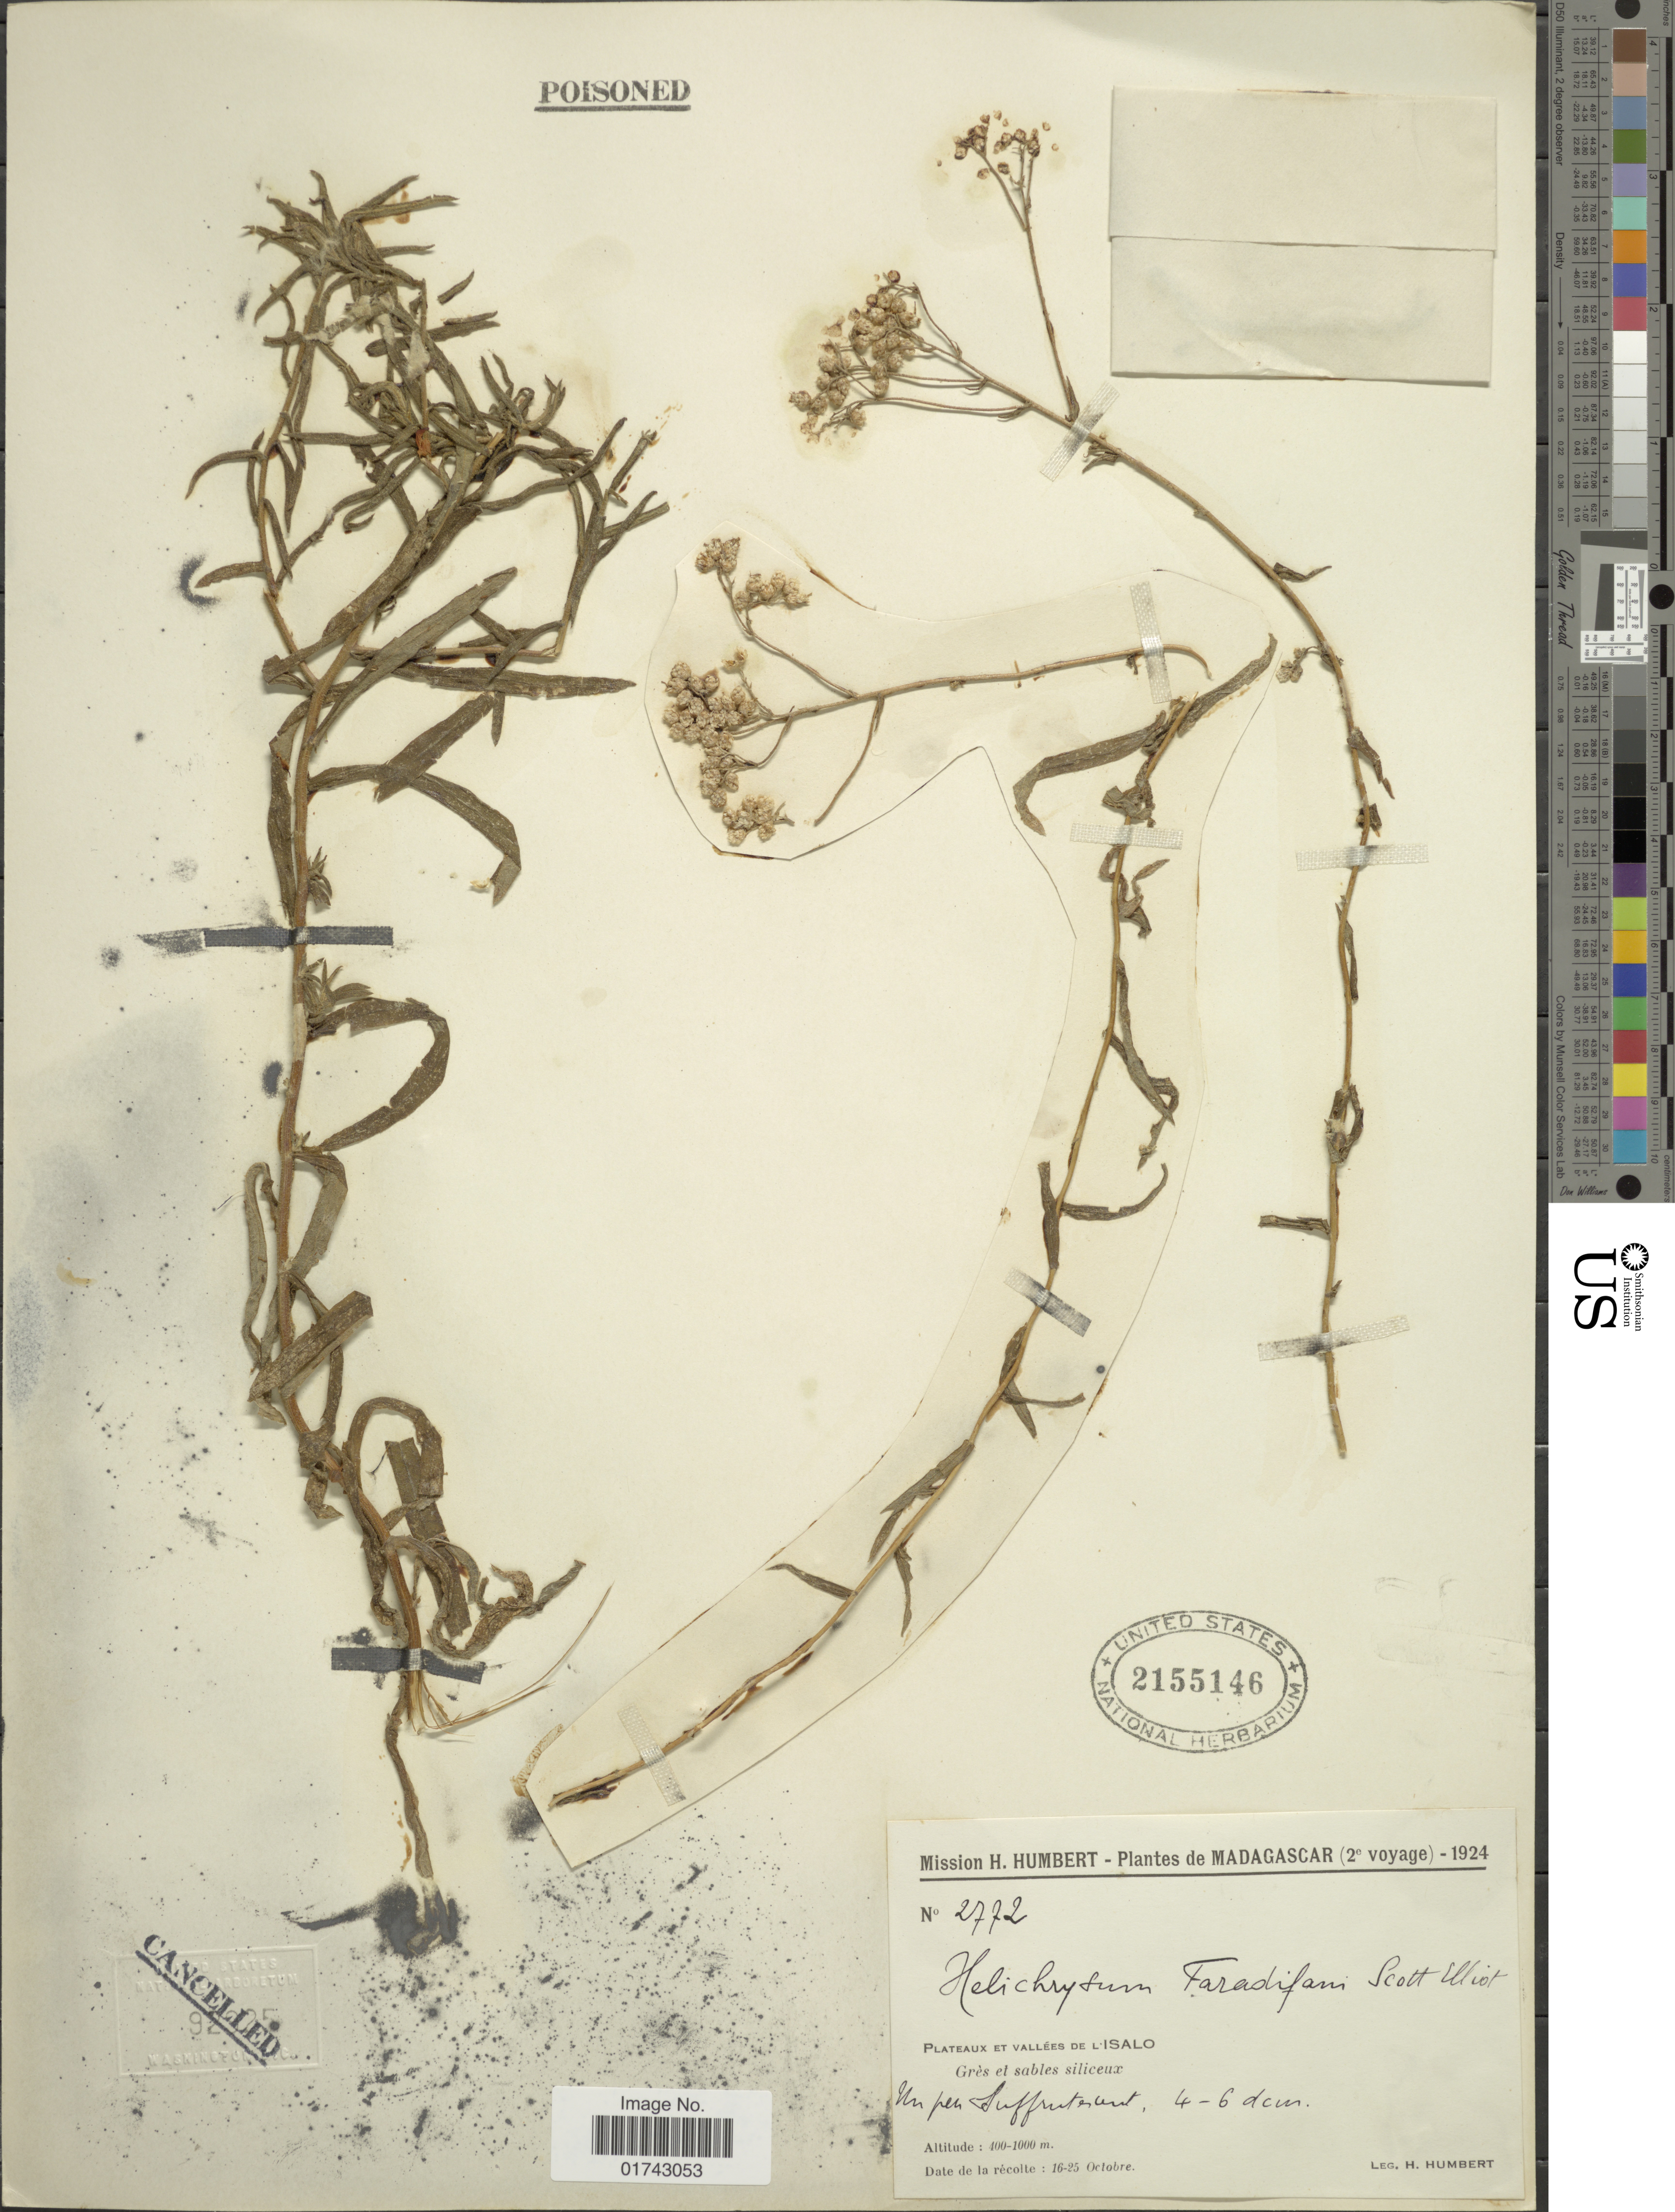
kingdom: Plantae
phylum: Tracheophyta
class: Magnoliopsida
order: Asterales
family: Asteraceae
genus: Helichrysum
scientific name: Helichrysum faradifani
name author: Scott Elliot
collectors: H. Humbert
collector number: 2772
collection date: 1924-10-16/1924-10-25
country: Madagascar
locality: Plateaux et Vallees de L' Isalo, Gres et sables siliceux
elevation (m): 400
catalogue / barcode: US 2155146